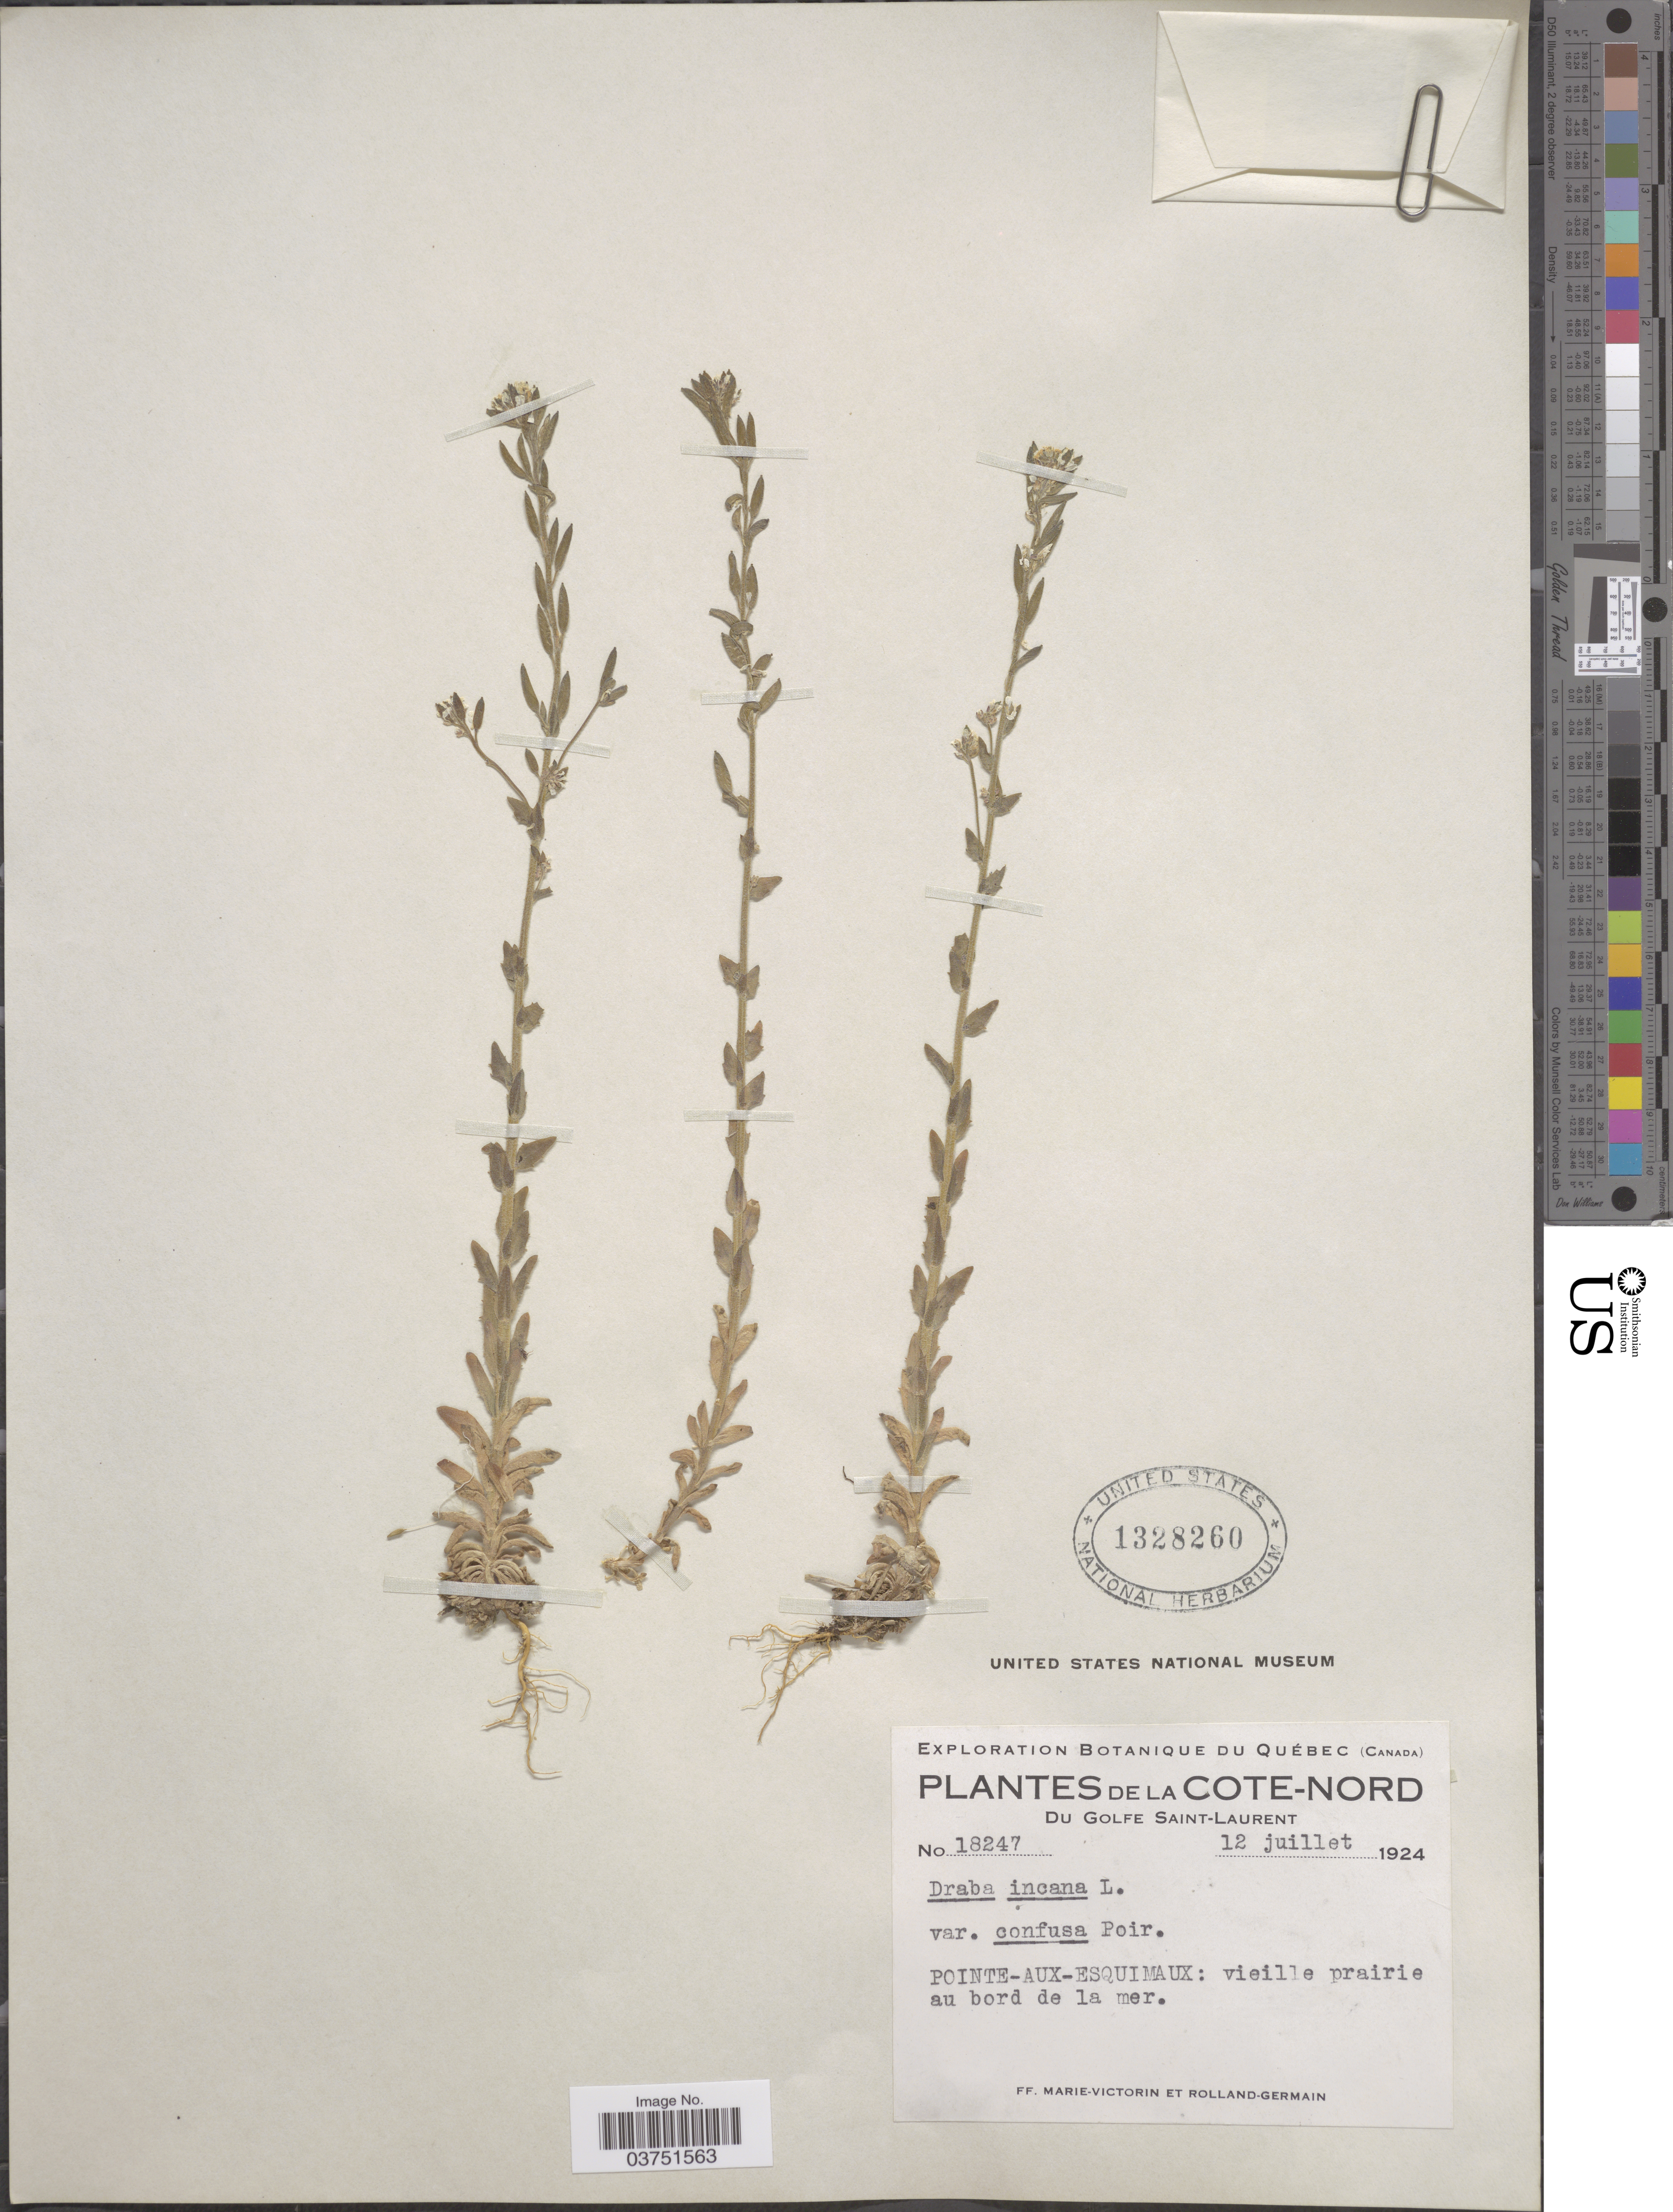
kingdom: Plantae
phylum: Tracheophyta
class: Magnoliopsida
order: Brassicales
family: Brassicaceae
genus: Draba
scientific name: Draba incana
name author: L.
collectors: F. Marie-Victorin & Rolland-Germain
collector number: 18247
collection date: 1924-07-12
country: Canada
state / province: Quebec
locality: Cote-Nord. Du Golfe Saint-Laurent. Pointe-Aux-Esquimaux: vieille prairie au bord de la mer.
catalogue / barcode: US 1328260